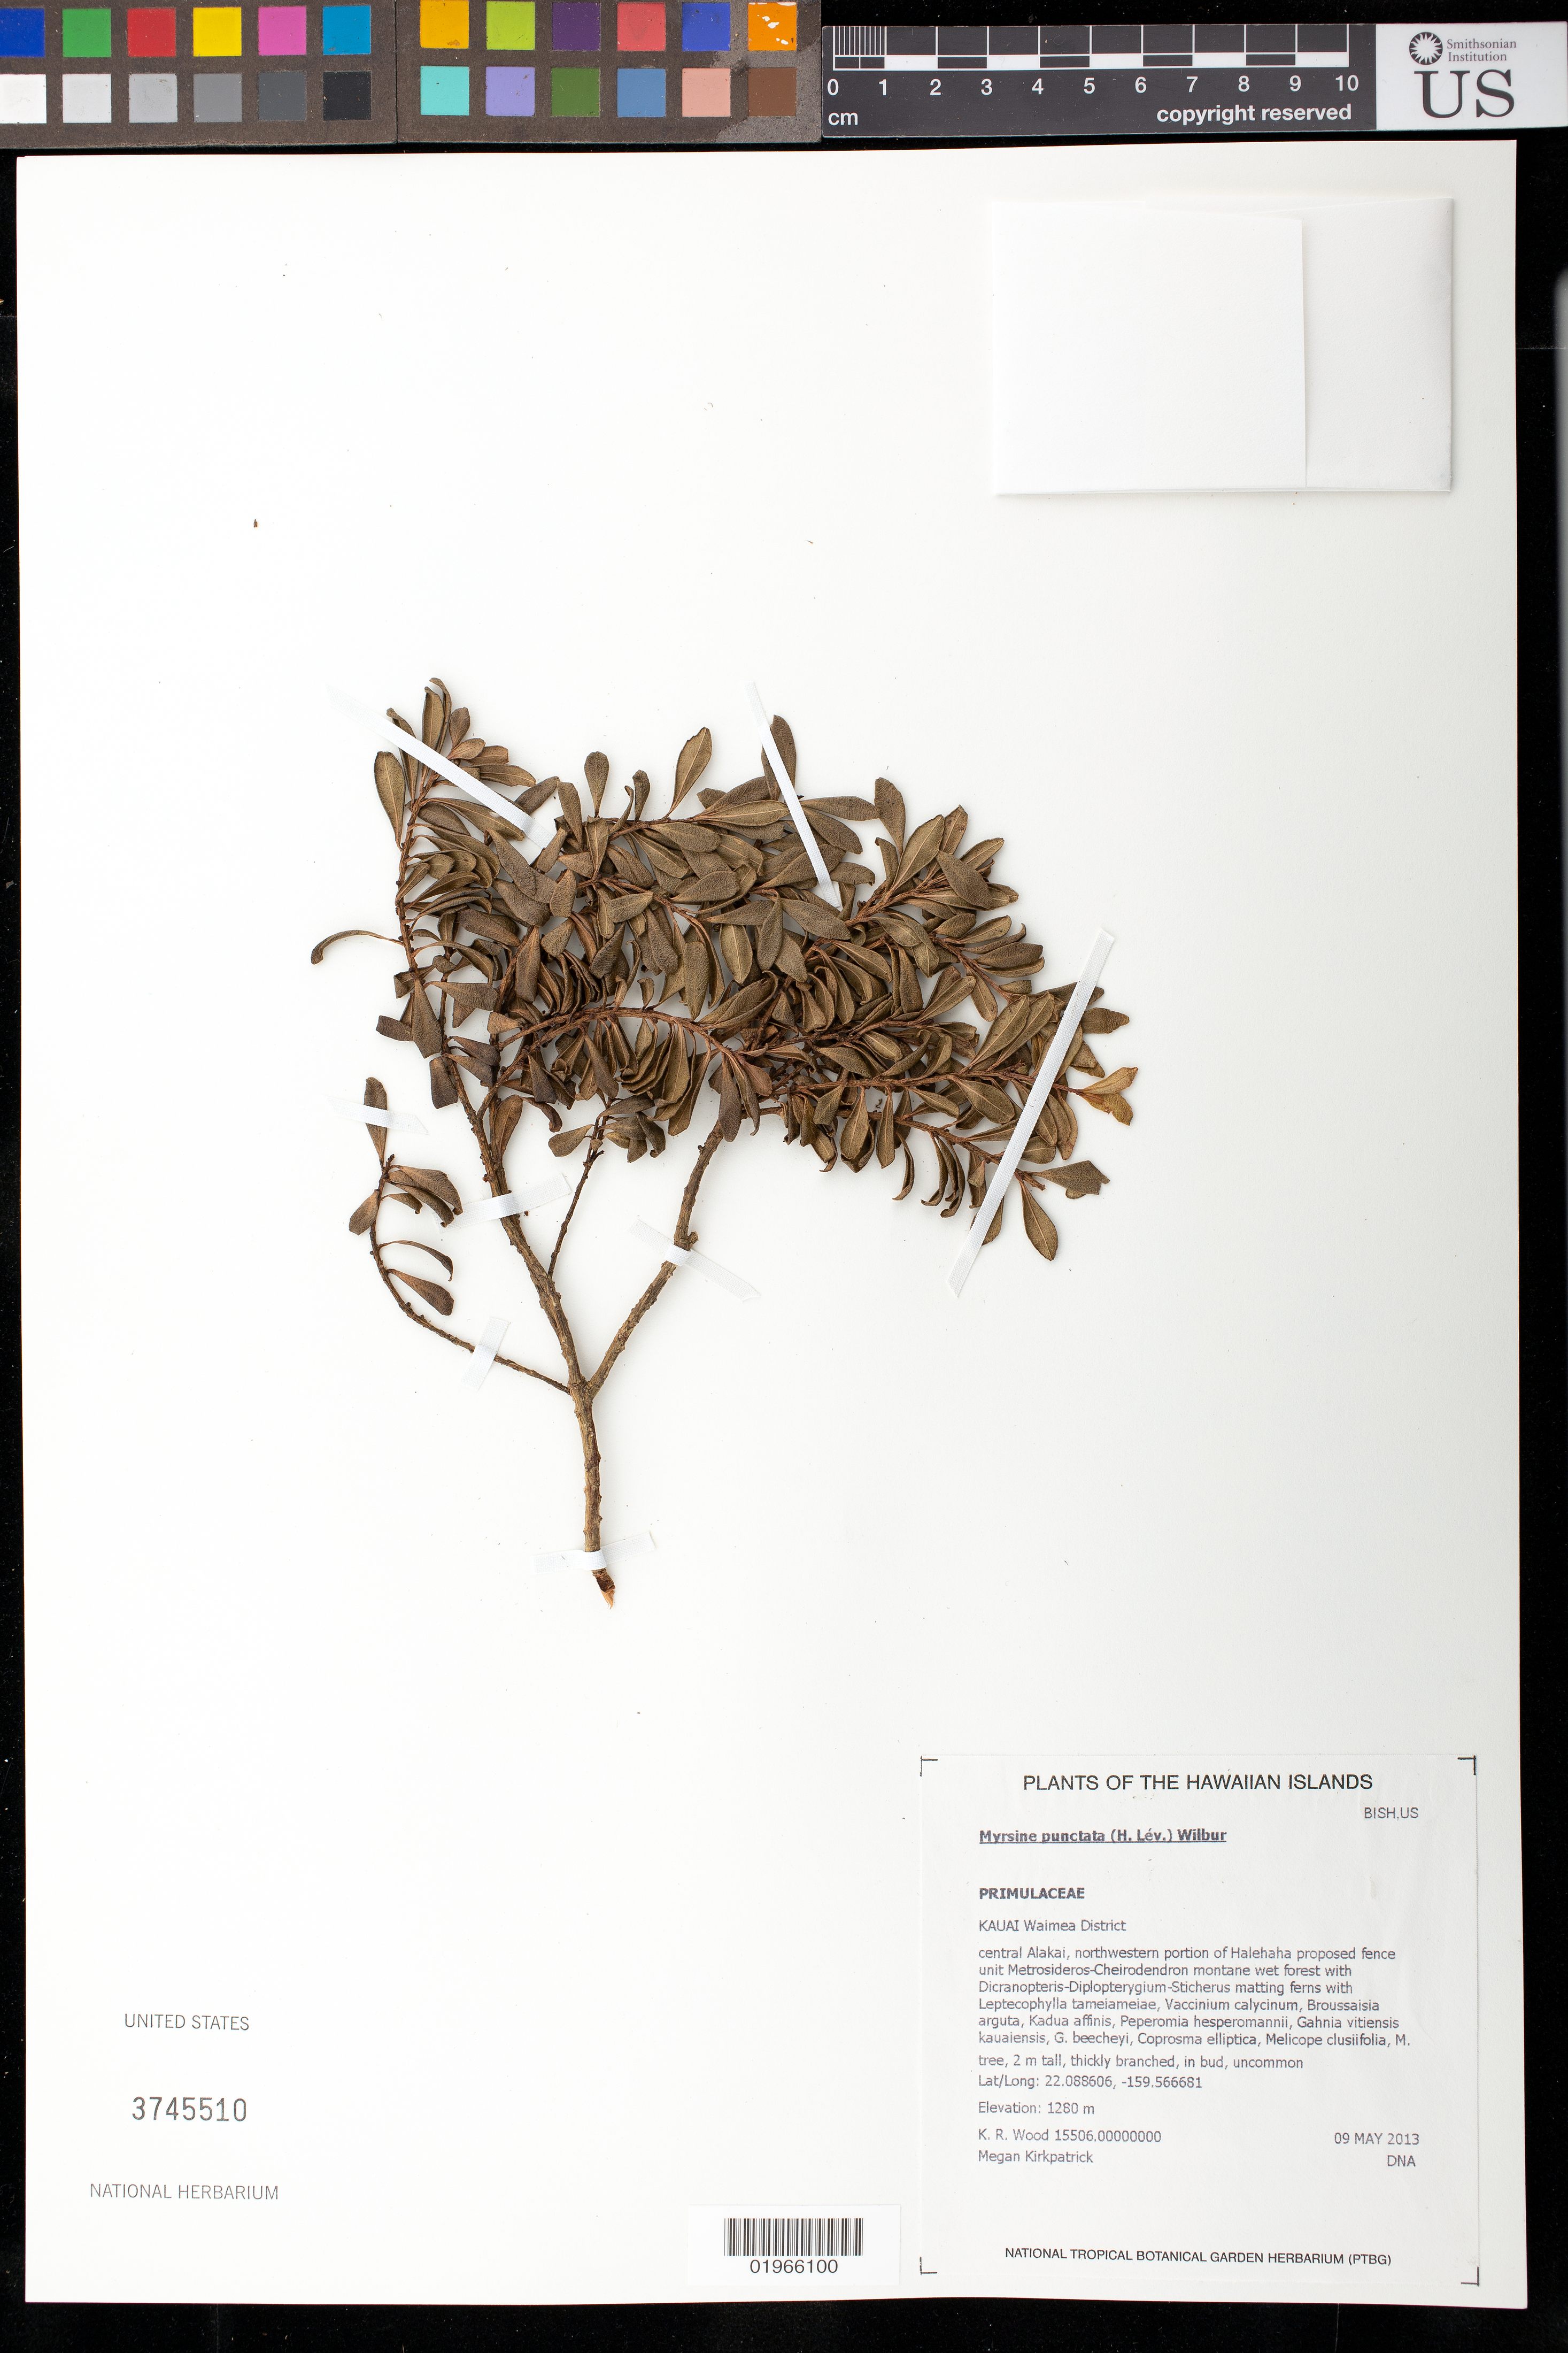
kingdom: Plantae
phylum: Tracheophyta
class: Magnoliopsida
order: Ericales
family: Primulaceae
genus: Myrsine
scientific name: Myrsine punctata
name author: (H. Lév.) Wilbur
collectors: K. R. Wood & M. Kirkpatrick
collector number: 15506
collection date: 2013-05-09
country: United States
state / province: Hawaii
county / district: Kauai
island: Kaua'i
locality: Waimea District, central Alakai, northwestern portion of Halehaha proposed fence unit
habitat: Montane wet forest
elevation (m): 1280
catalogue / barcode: US 3745510